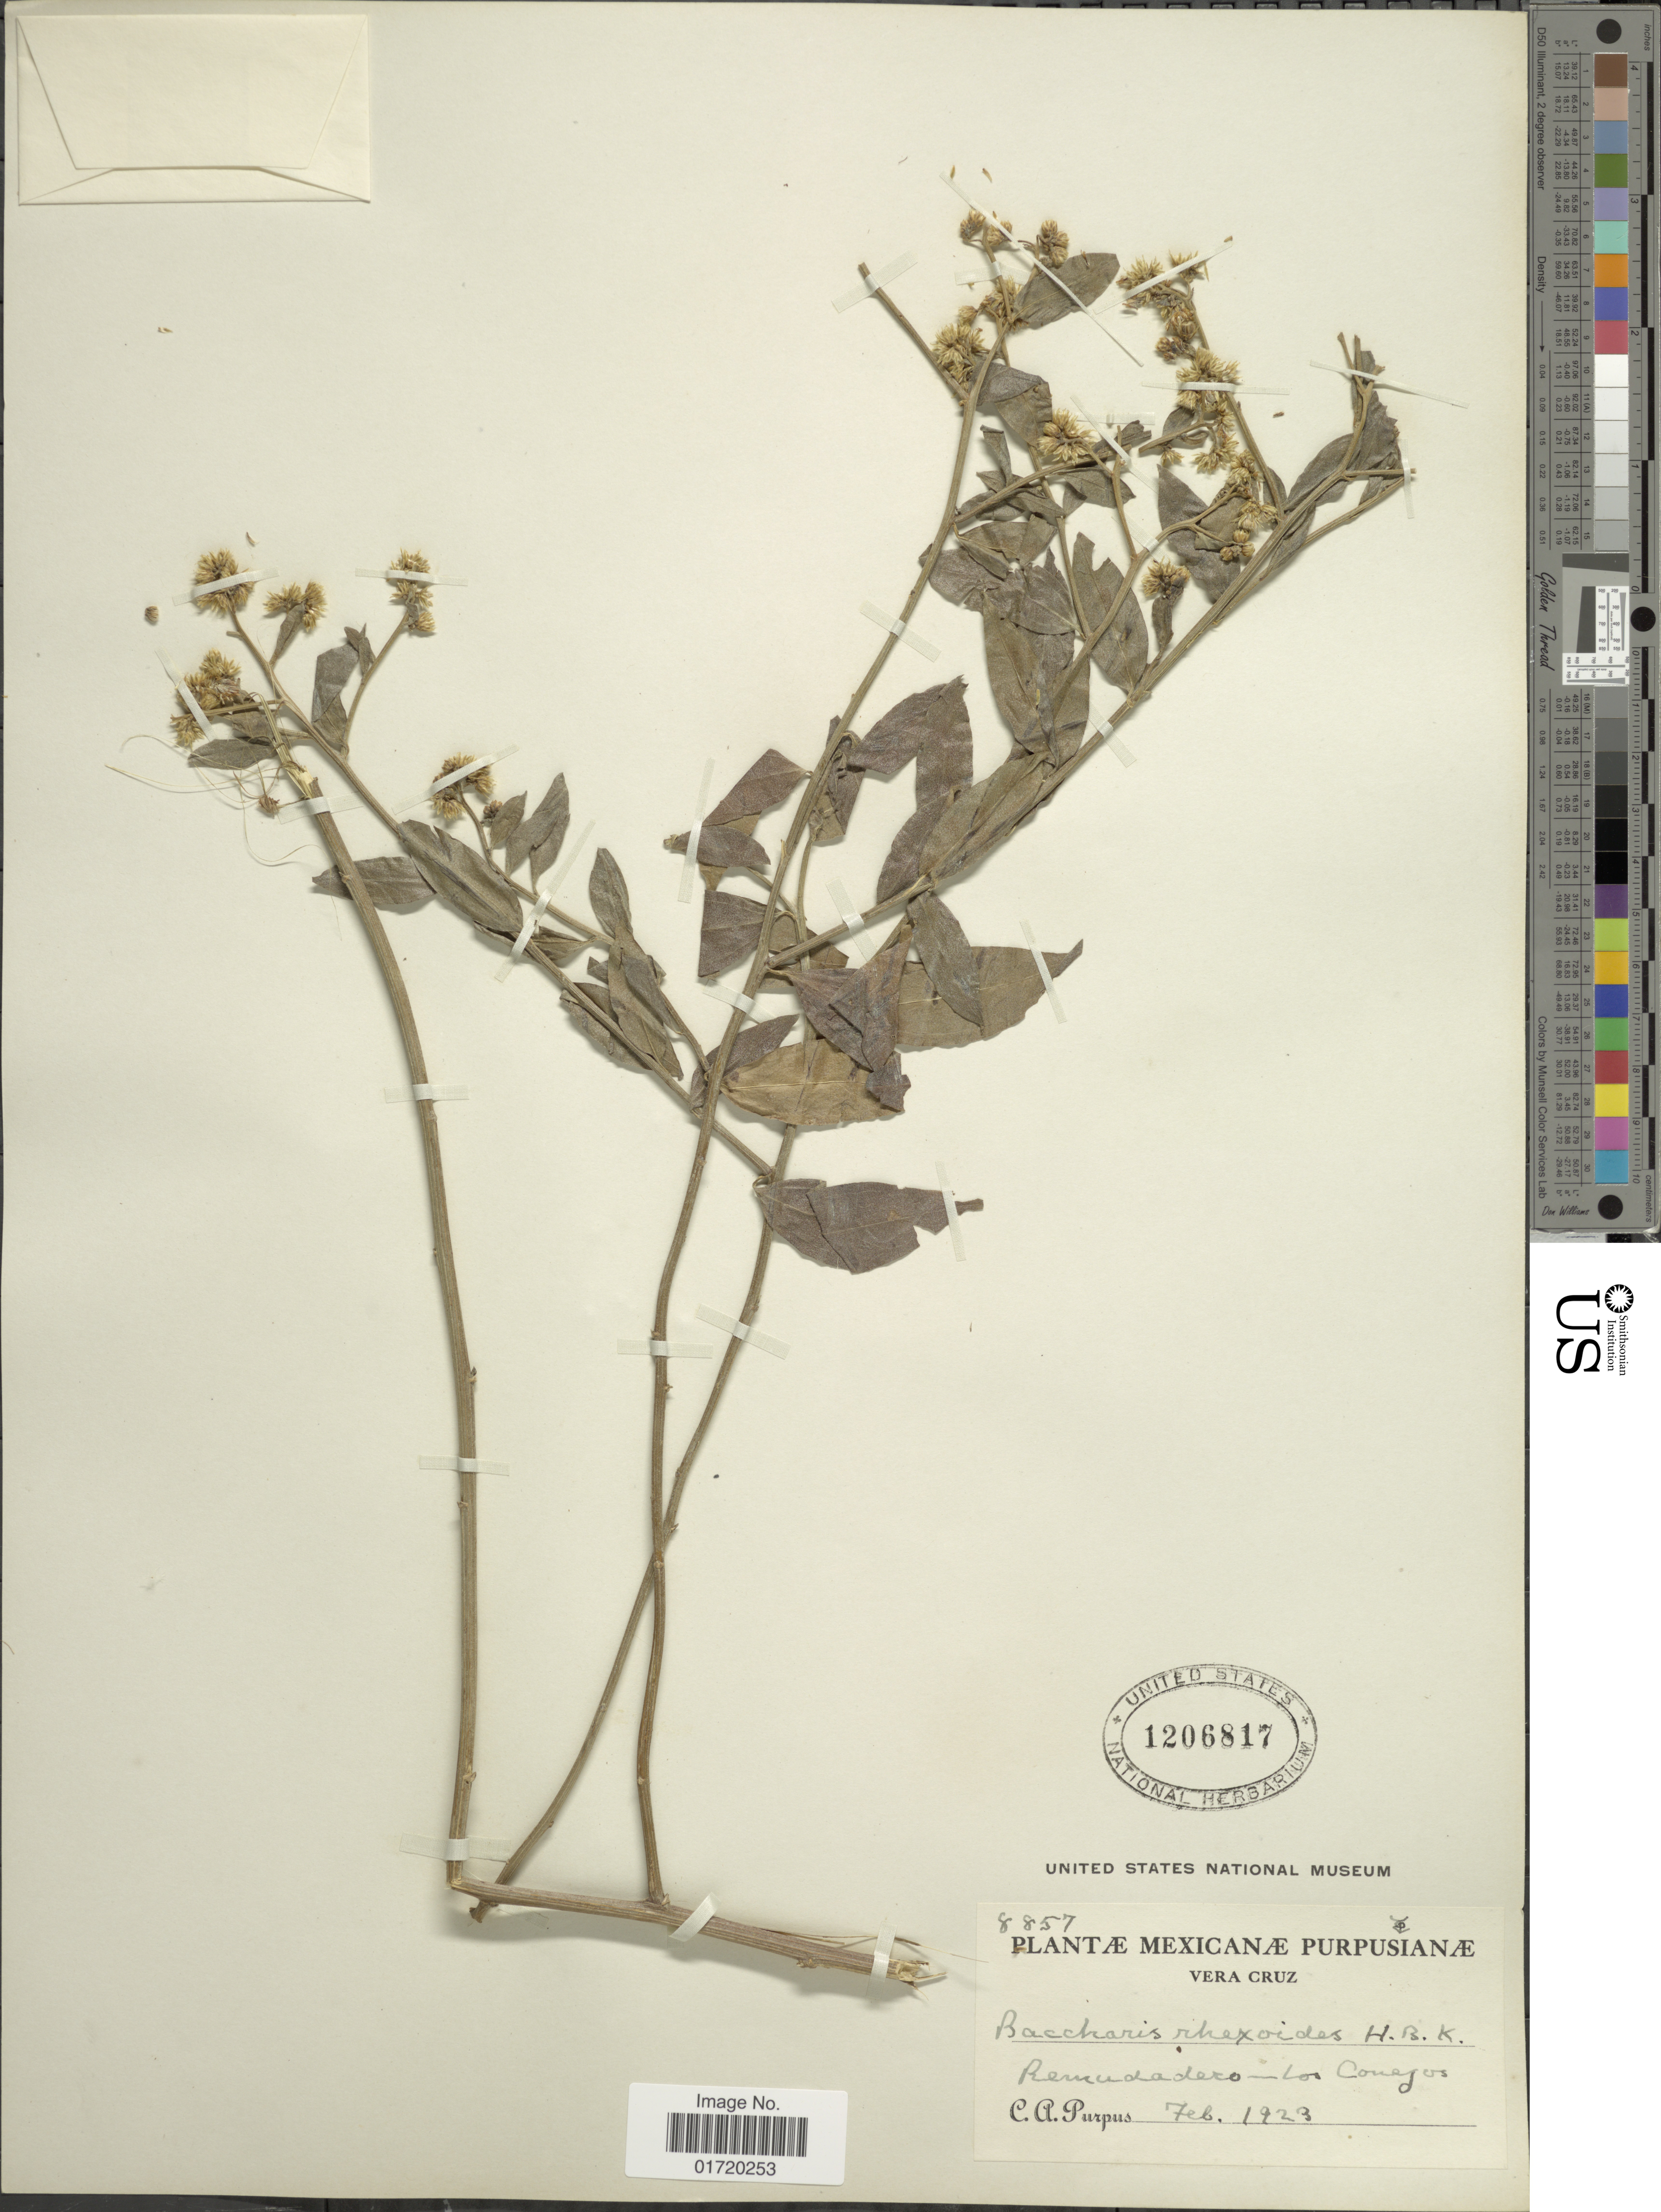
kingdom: Plantae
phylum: Tracheophyta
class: Magnoliopsida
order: Asterales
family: Asteraceae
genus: Baccharis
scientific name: Baccharis trinervis var. rhexioides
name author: (Kunth) Baker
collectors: C. A. Purpus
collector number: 8857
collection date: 1923-02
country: Mexico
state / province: Veracruz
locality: Mexicanae, Vera Cruz, Remudadero, Los Conejos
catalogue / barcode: US 1206817